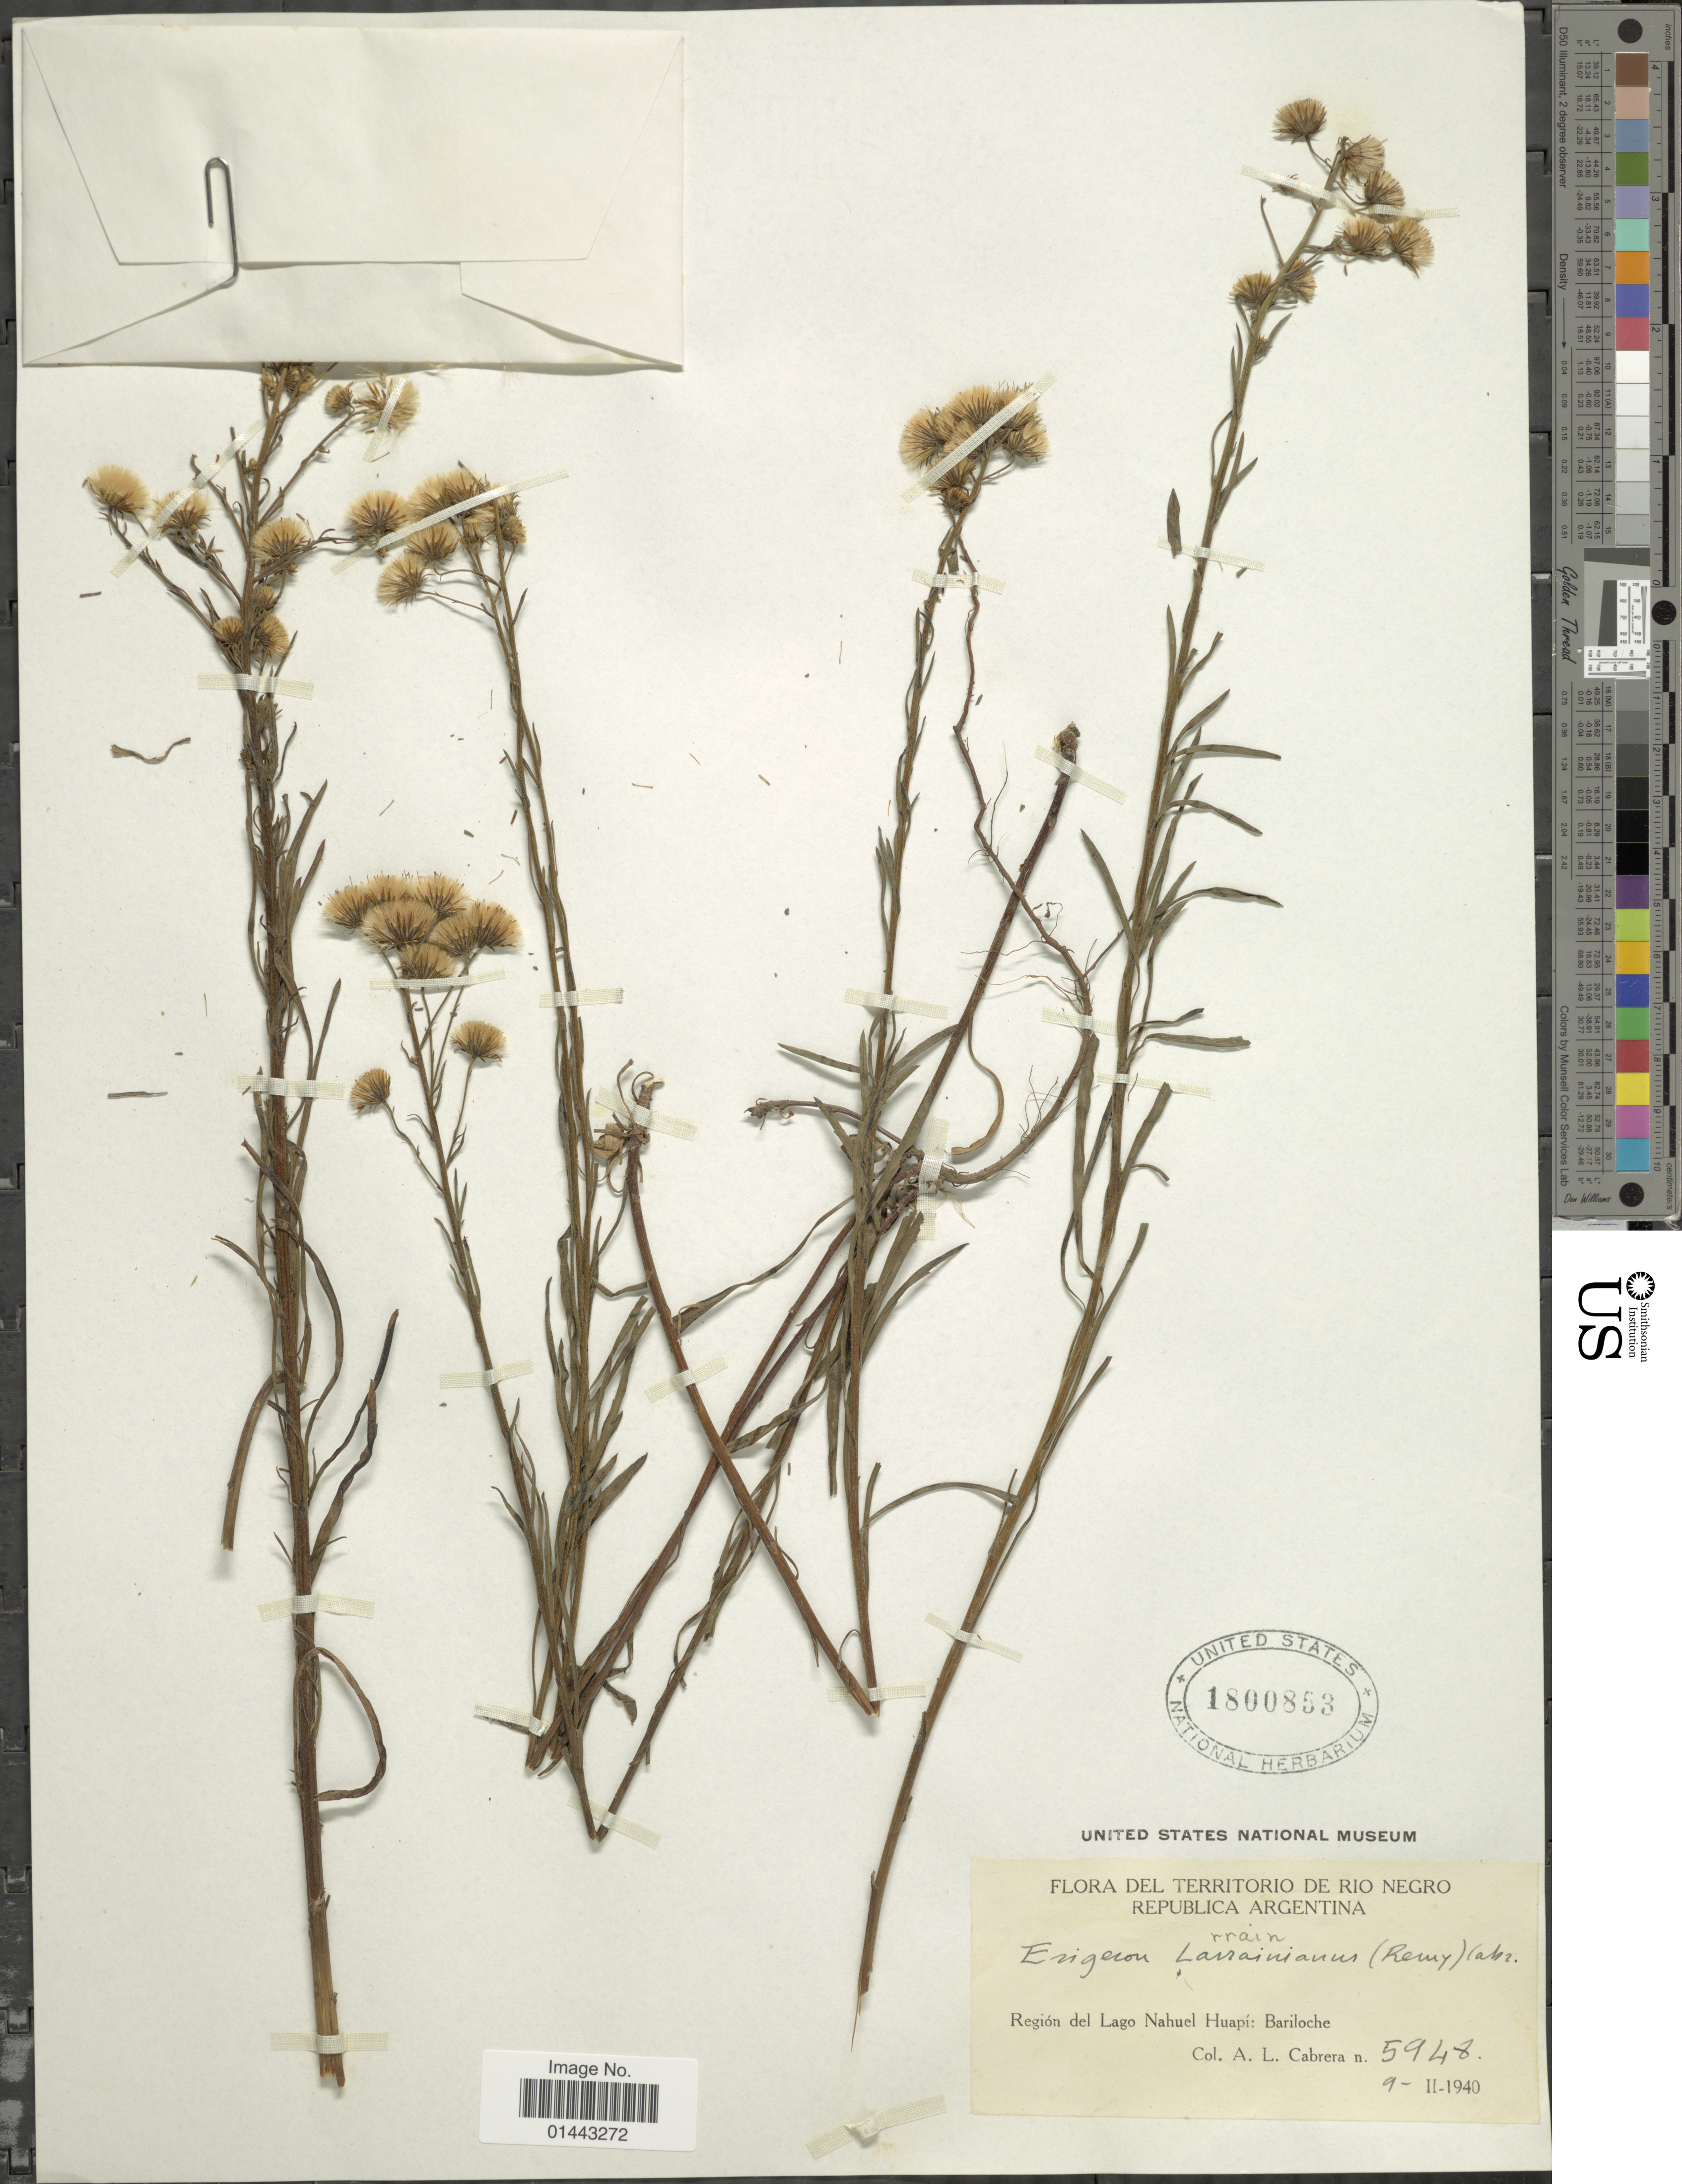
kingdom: Plantae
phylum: Tracheophyta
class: Magnoliopsida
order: Asterales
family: Asteraceae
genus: Erigeron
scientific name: Erigeron larrainianus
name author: J. Rémy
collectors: A. L. Cabrera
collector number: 5948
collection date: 1940-11-09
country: Argentina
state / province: Rio Negro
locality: Region del Lago Nahuel Huapi: Bariloche.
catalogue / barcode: US 1800853